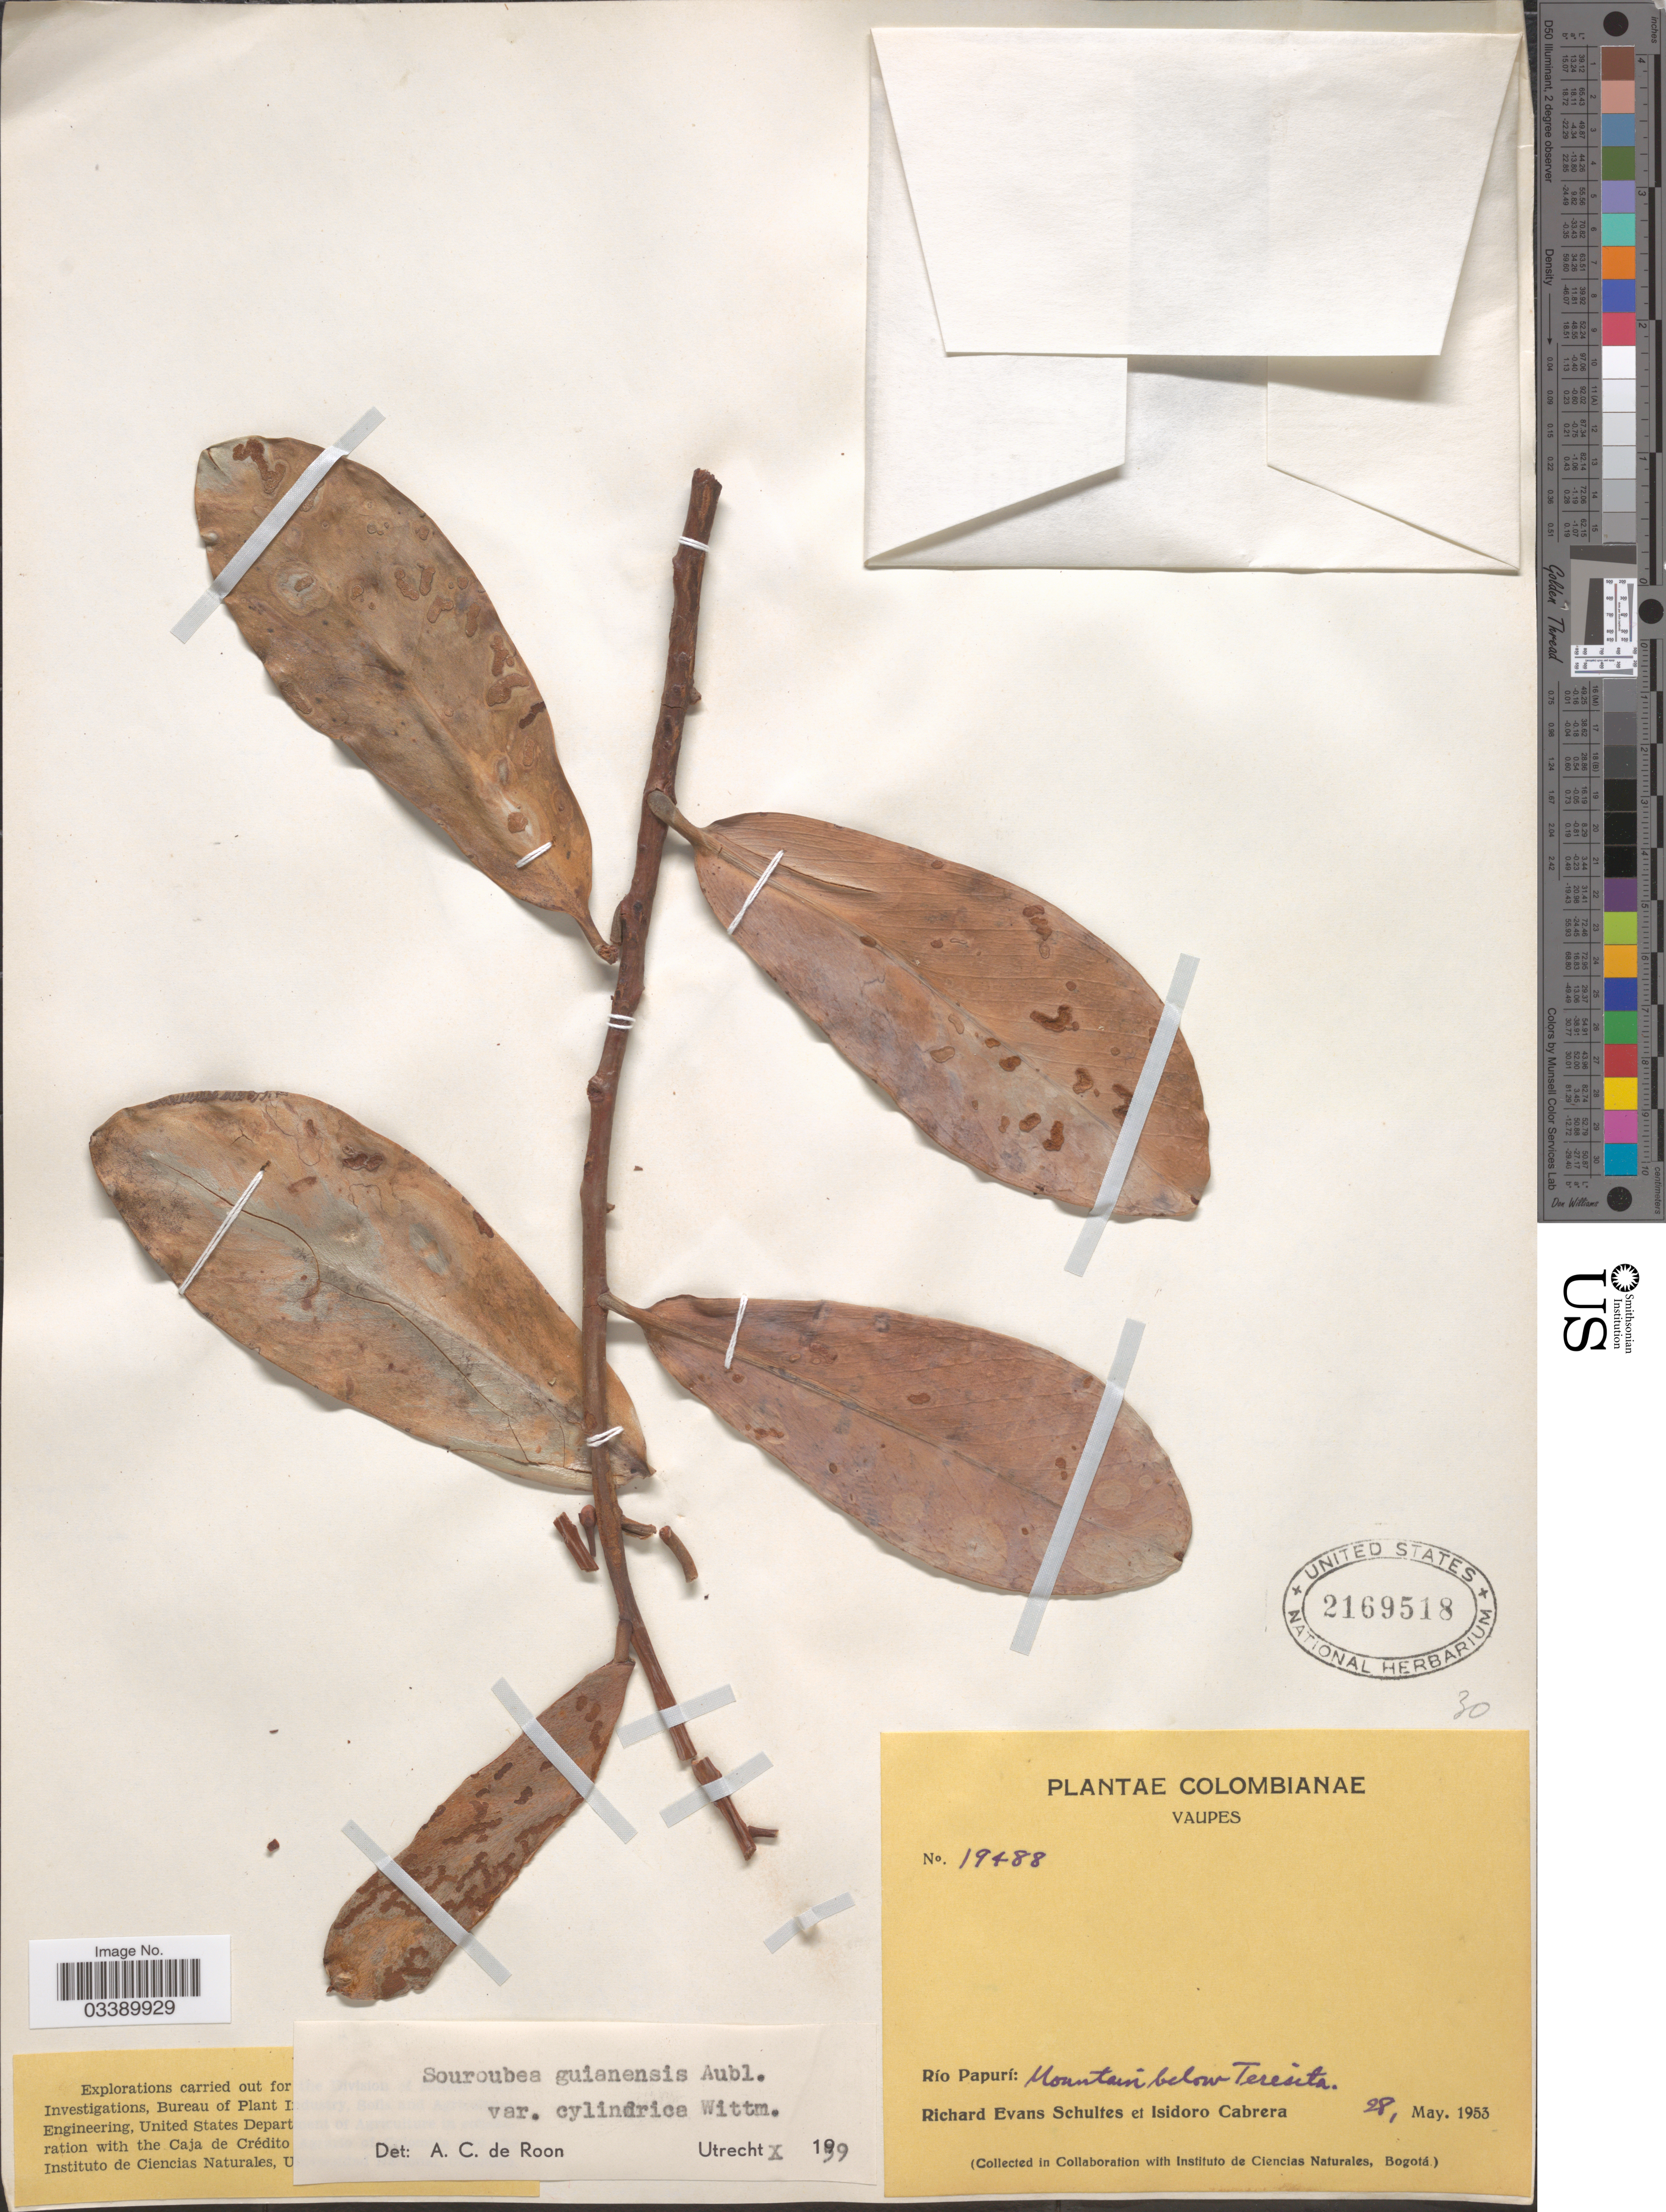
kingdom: Plantae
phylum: Tracheophyta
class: Magnoliopsida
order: Ericales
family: Marcgraviaceae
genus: Souroubea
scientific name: Souroubea guianensis var. cylindrica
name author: (Wittm.) de Roon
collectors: R. E. Schultes & I. Cabrera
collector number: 19488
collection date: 1953-05-28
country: Colombia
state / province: Vaupés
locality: Río Papuri: Mountain below Teresita.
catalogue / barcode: US 2169518